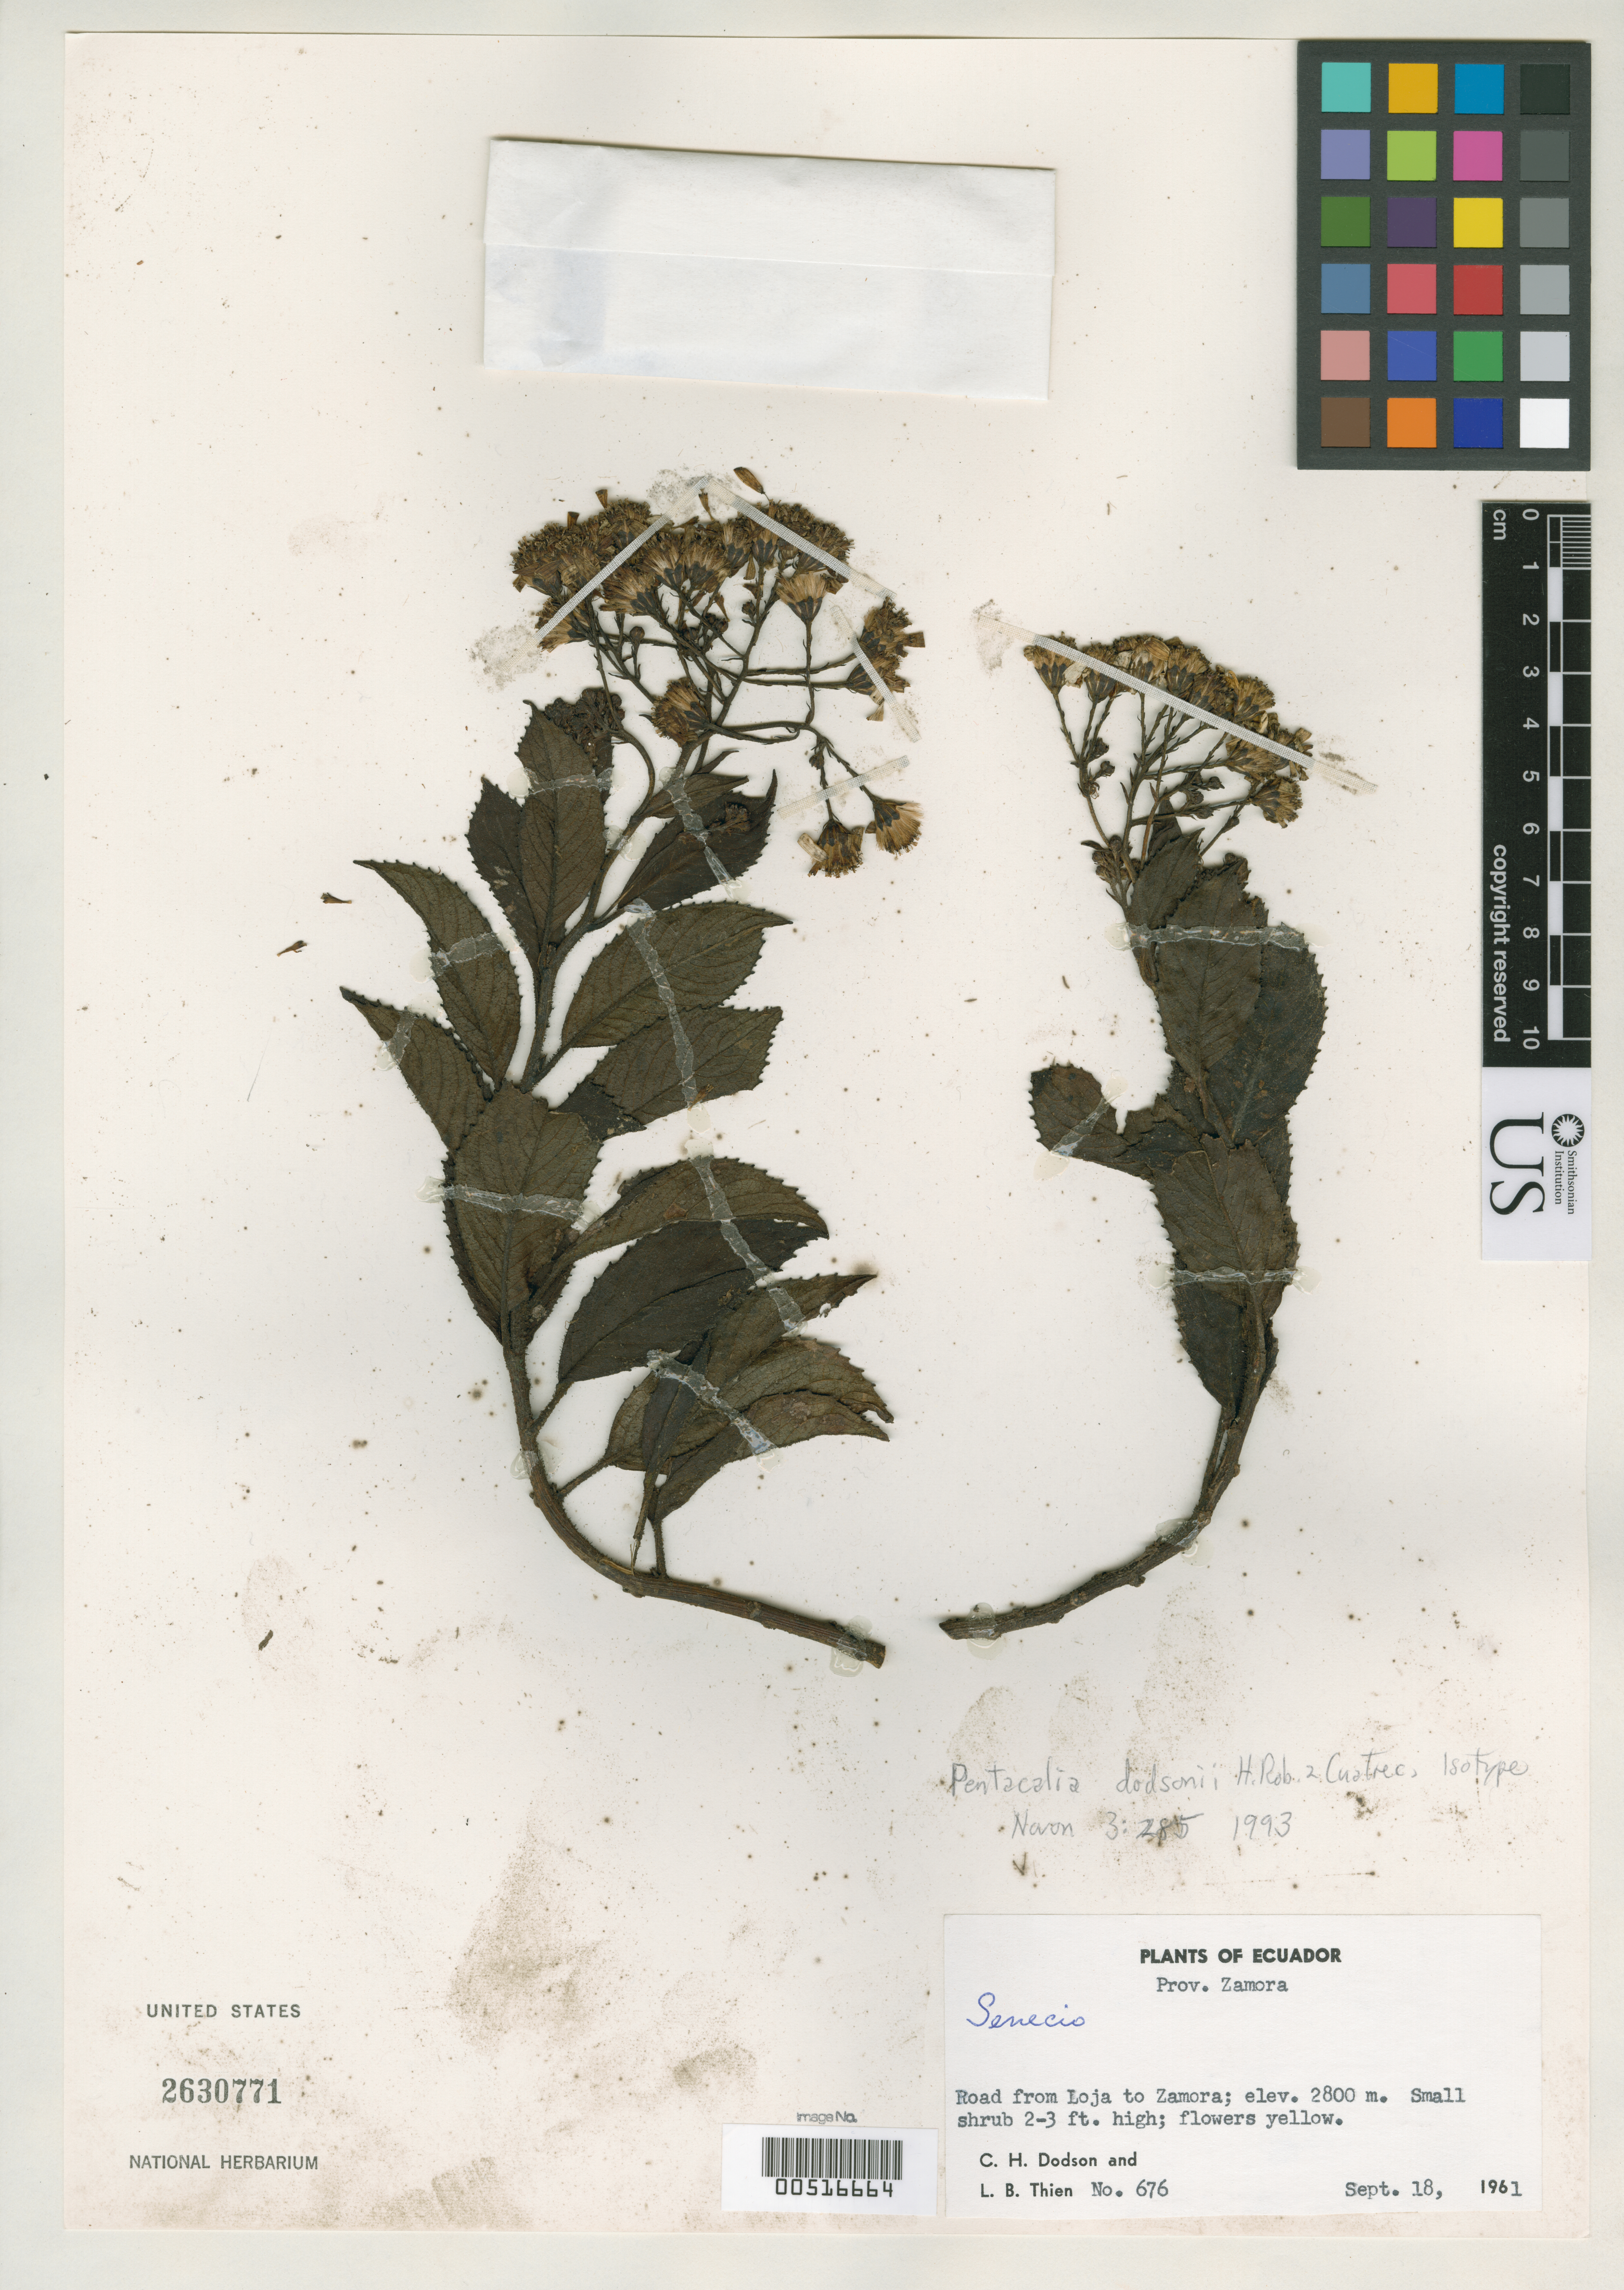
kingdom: Plantae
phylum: Tracheophyta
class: Magnoliopsida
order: Asterales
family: Asteraceae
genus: Pentacalia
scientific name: Pentacalia dodsonii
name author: H. Rob. & Cuatrec.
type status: Isotype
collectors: C. H. Dodson & L. Thien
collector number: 676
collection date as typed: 18 Nov 1961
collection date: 1961-11-18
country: Ecuador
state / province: Zamora-Chinchipe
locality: Road from Loja to Zamora.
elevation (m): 2800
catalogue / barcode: US 2630771